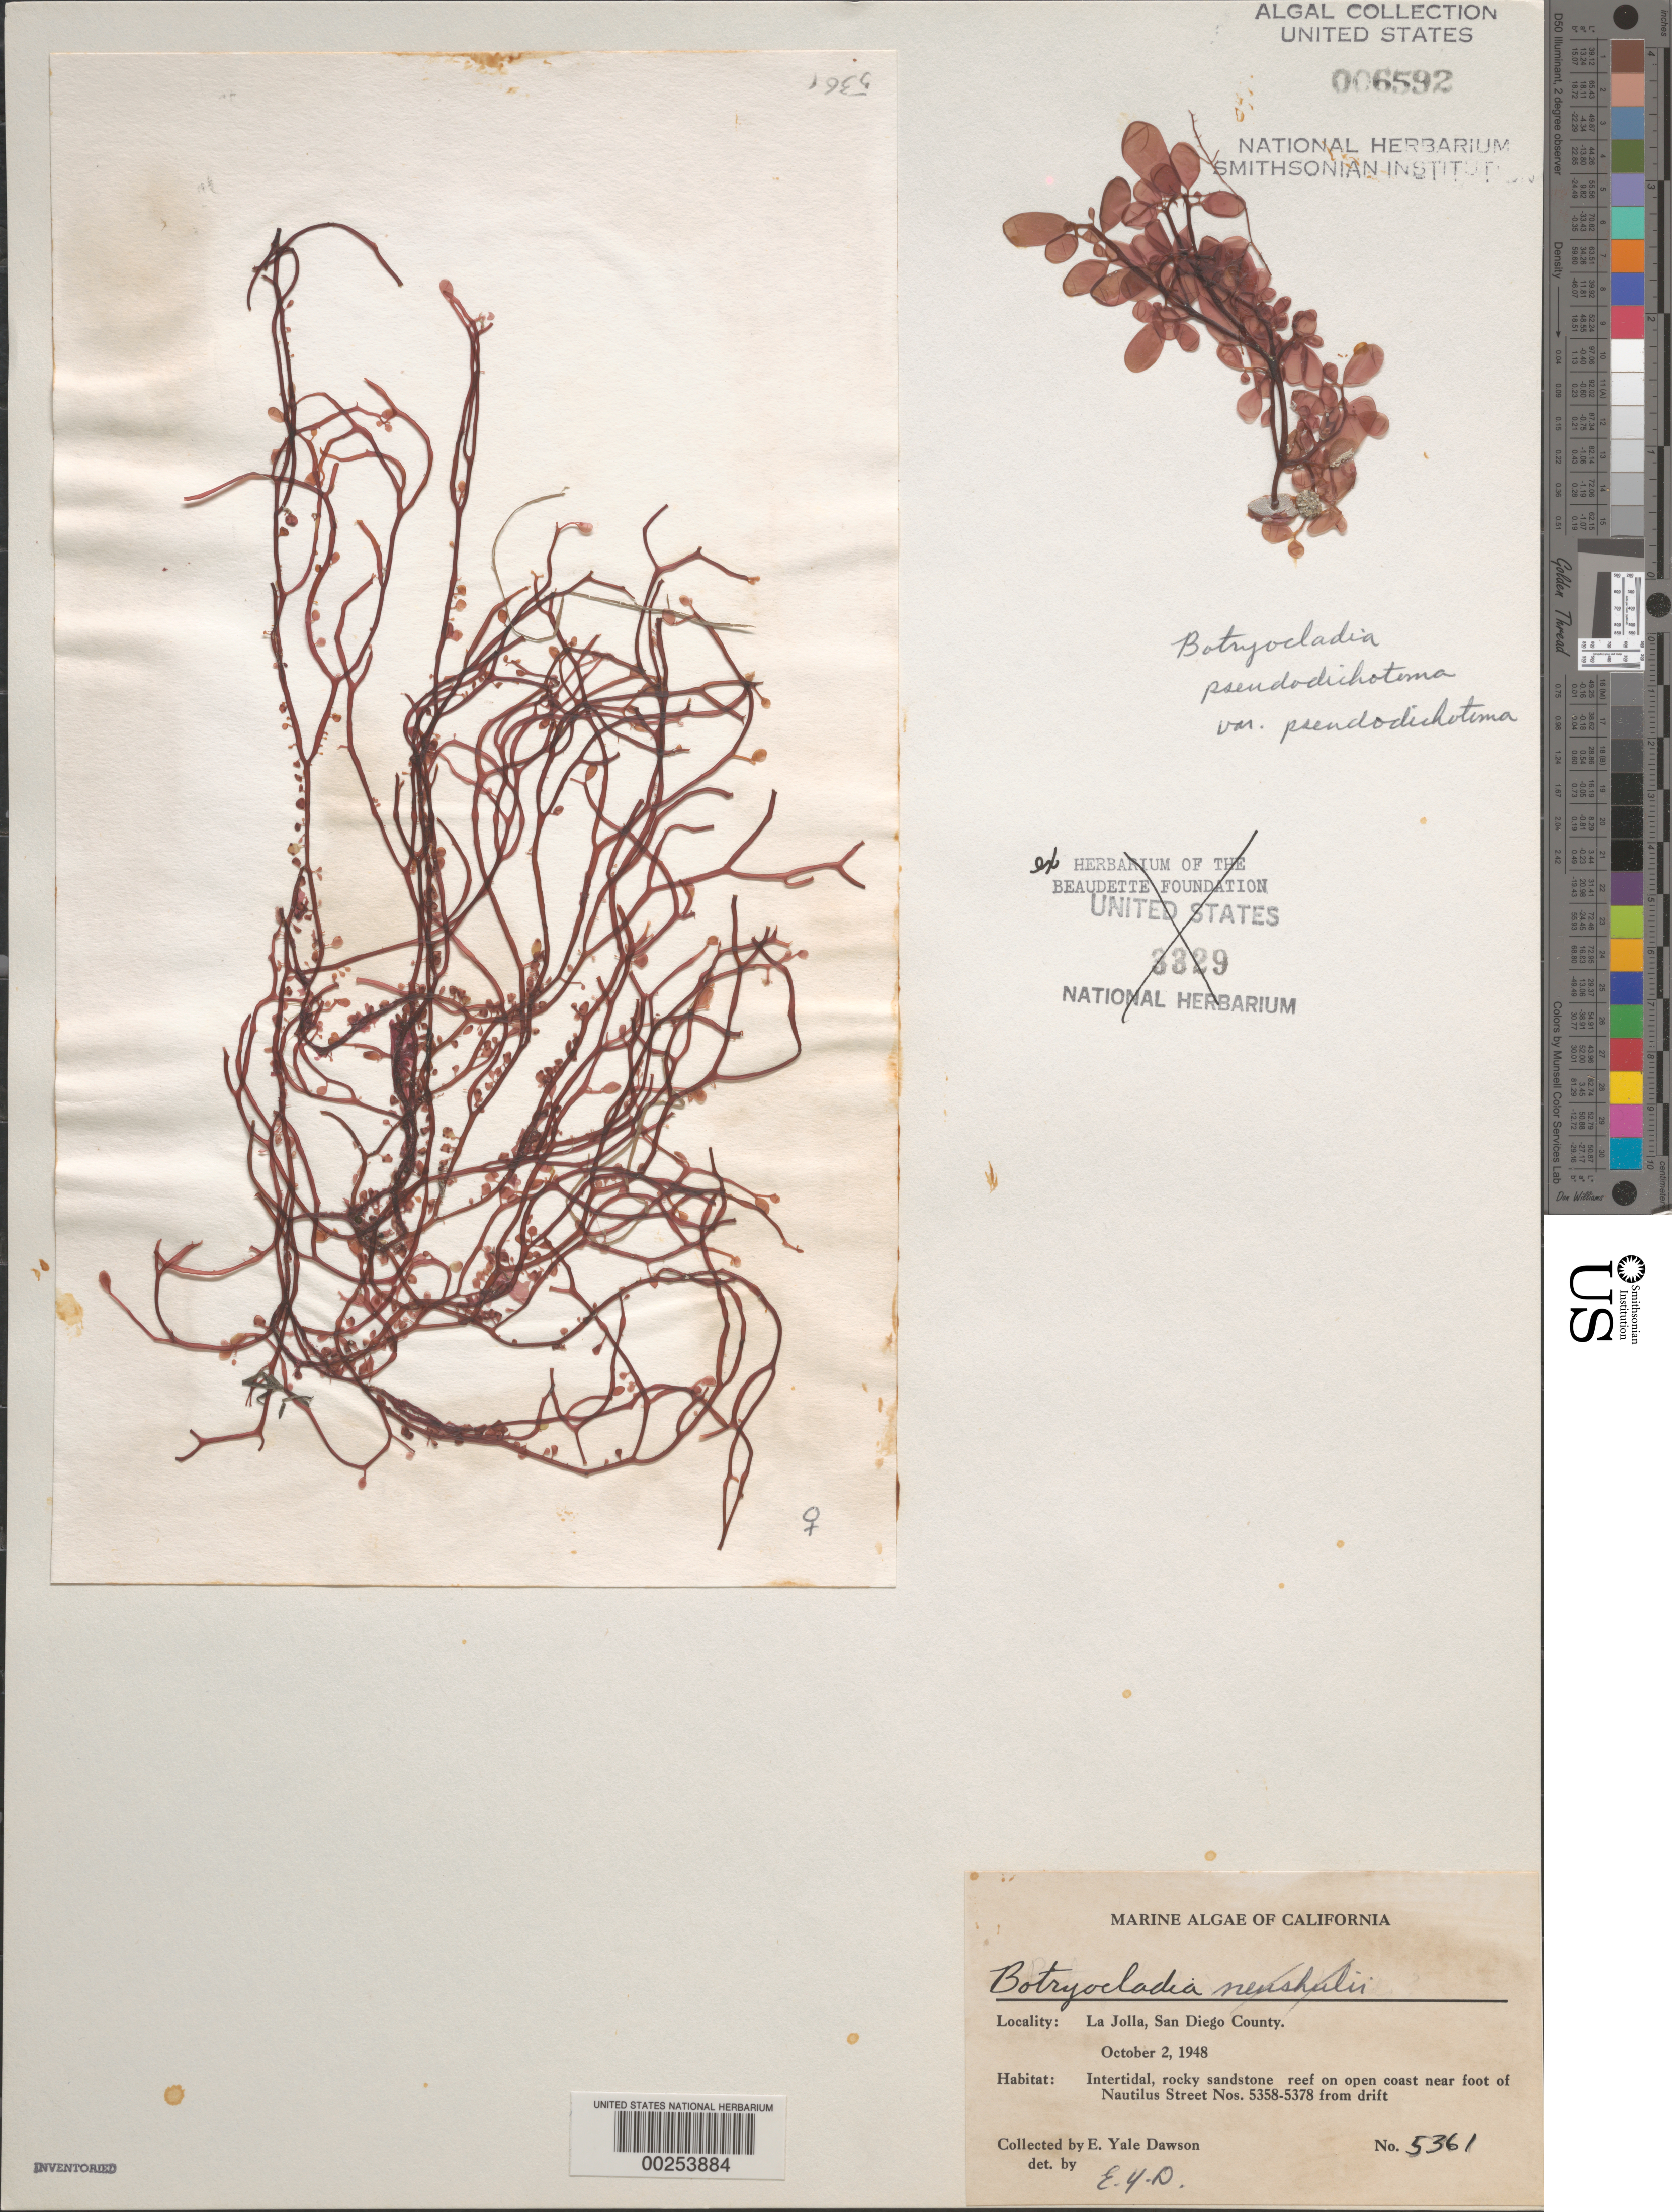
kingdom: Plantae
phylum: Rhodophyta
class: Florideophyceae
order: Rhodymeniales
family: Rhodymeniaceae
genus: Botryocladia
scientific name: Botryocladia pseudodichotoma var. pseudodichotoma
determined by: Dawson, E. Y.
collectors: E. Y. Dawson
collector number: EYD 5361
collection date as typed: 02 Oct 1948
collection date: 1948-10-02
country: United States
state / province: California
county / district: San Diego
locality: La Jolla, near foot of Nautilus Street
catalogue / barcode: US 6592